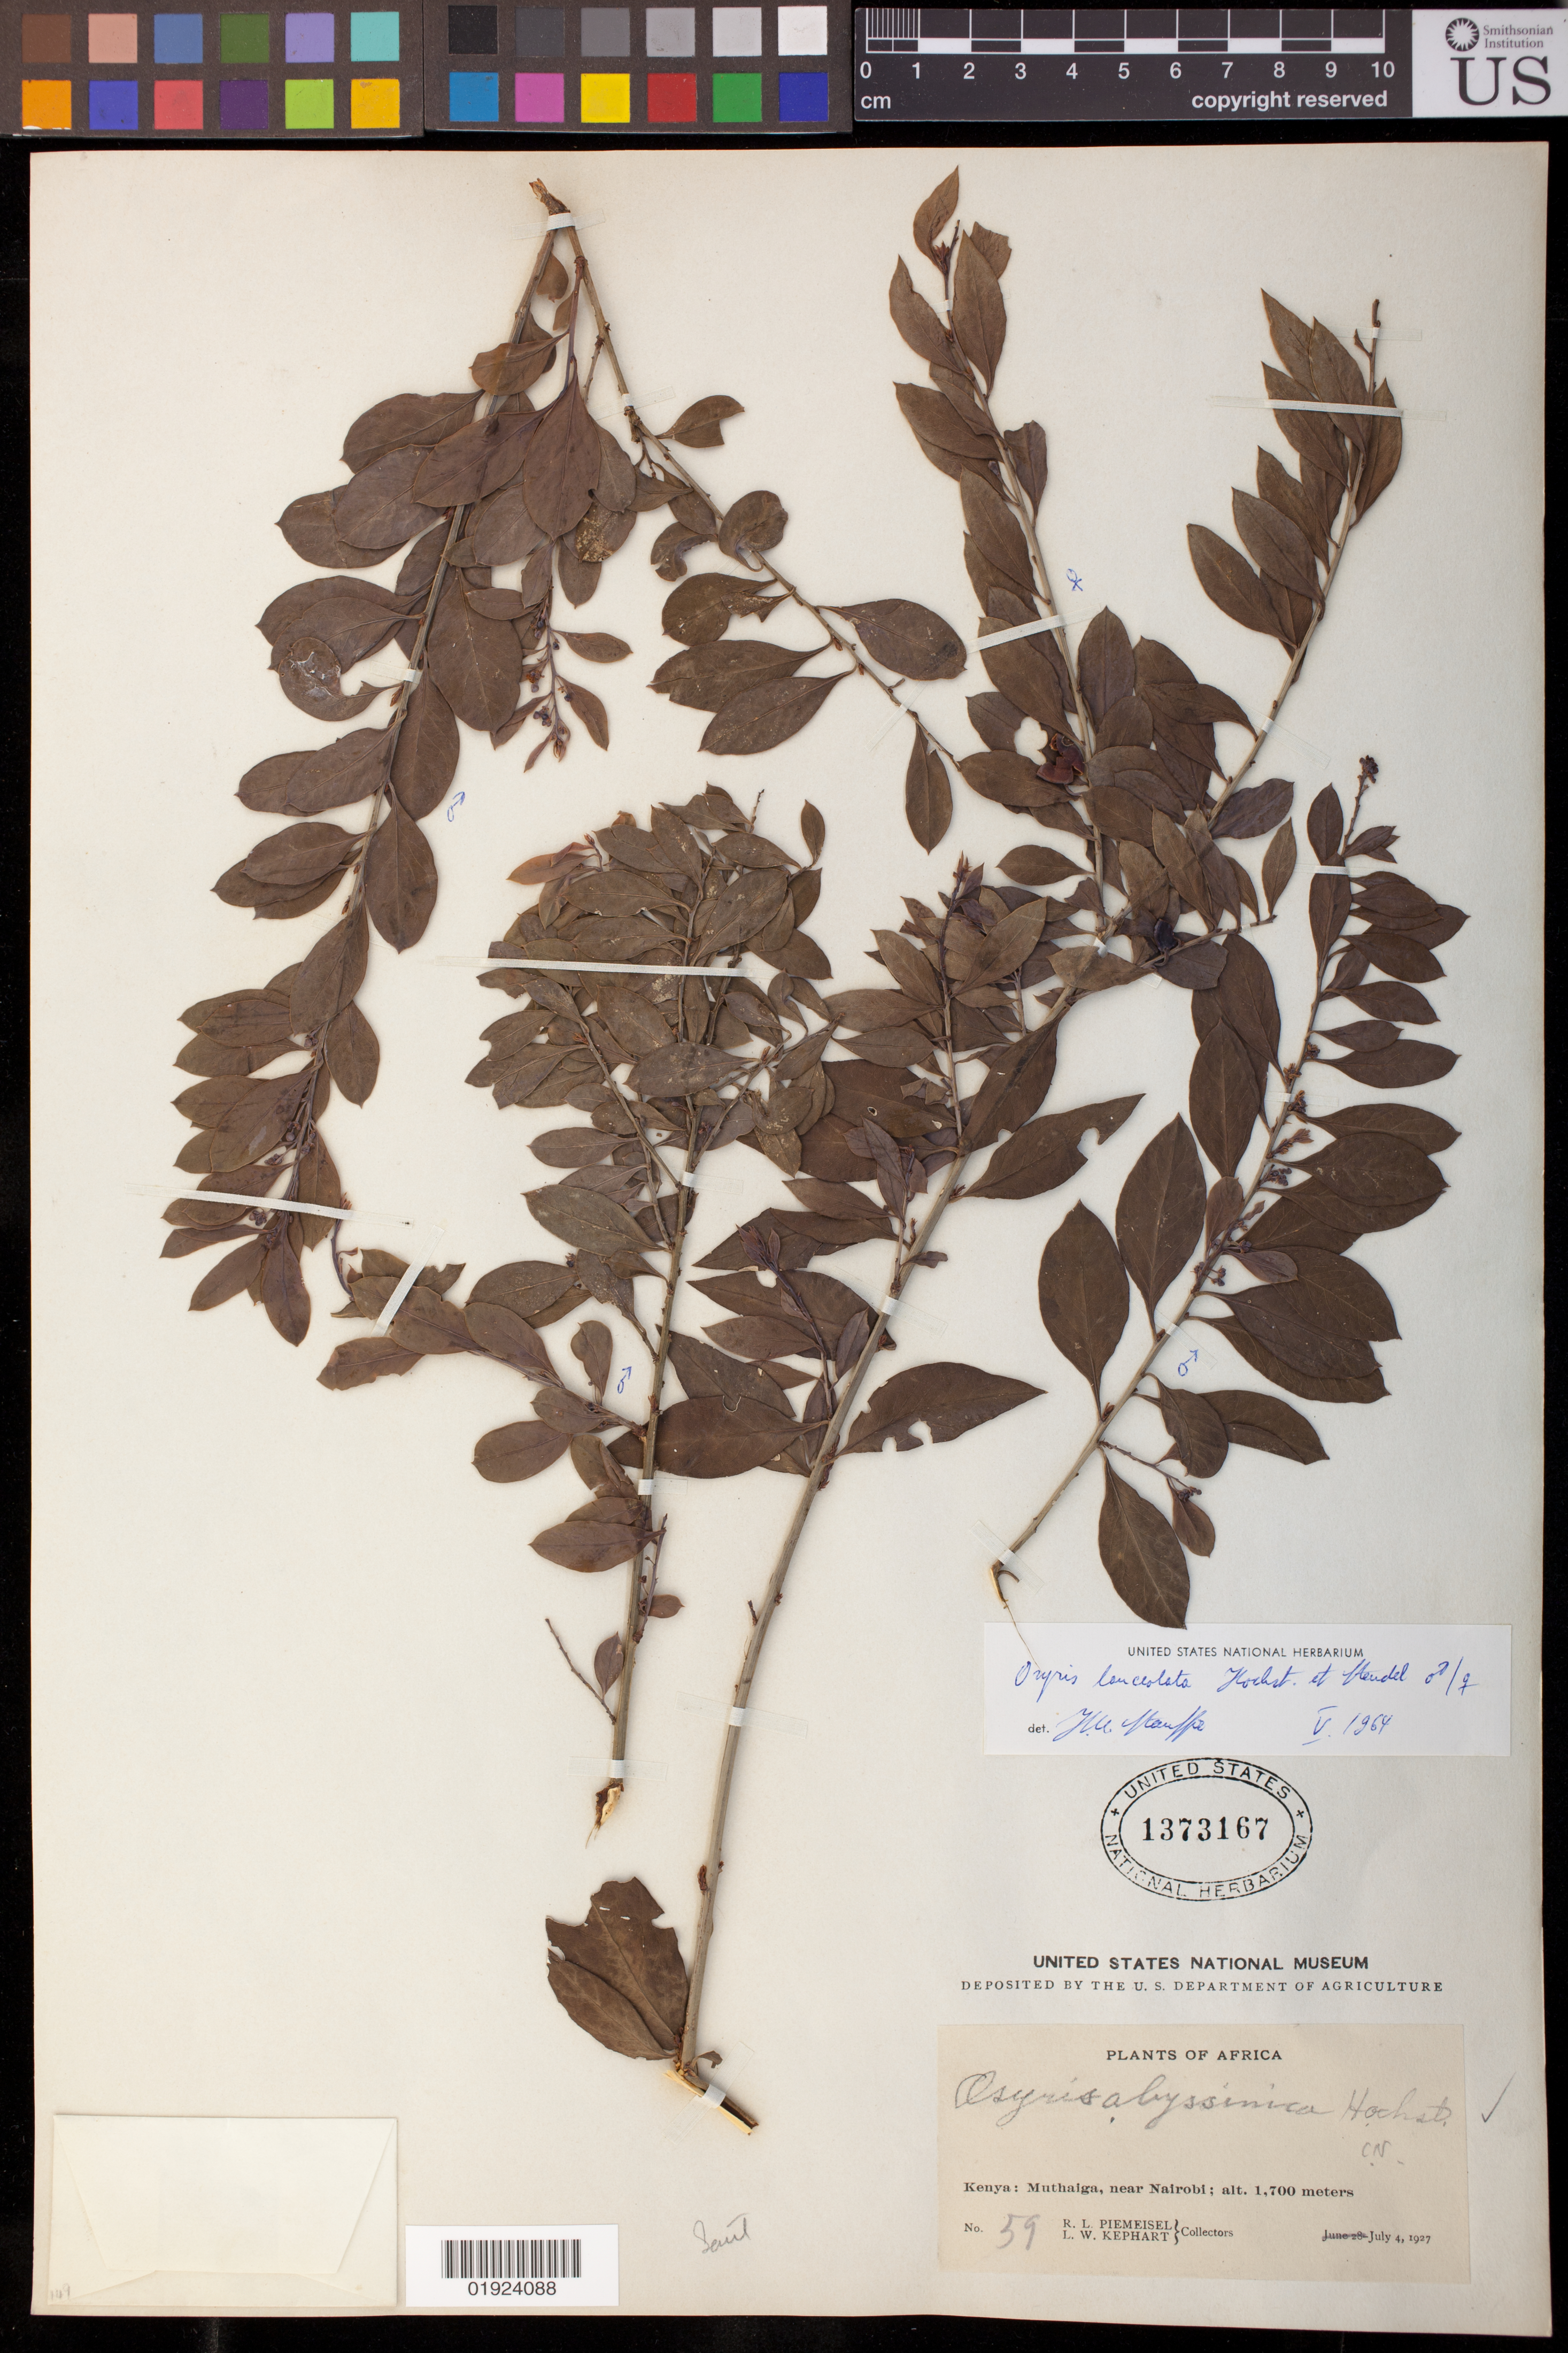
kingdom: Plantae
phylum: Tracheophyta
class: Magnoliopsida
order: Santalales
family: Santalaceae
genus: Osyris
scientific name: Osyris quadripartita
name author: Salzm. ex Decne.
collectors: R. L. Piemeisel & L. W. Kephart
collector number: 59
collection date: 1927-07-04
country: Kenya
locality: Muthaiga, near Nairobi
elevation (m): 1700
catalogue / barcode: US 1373167